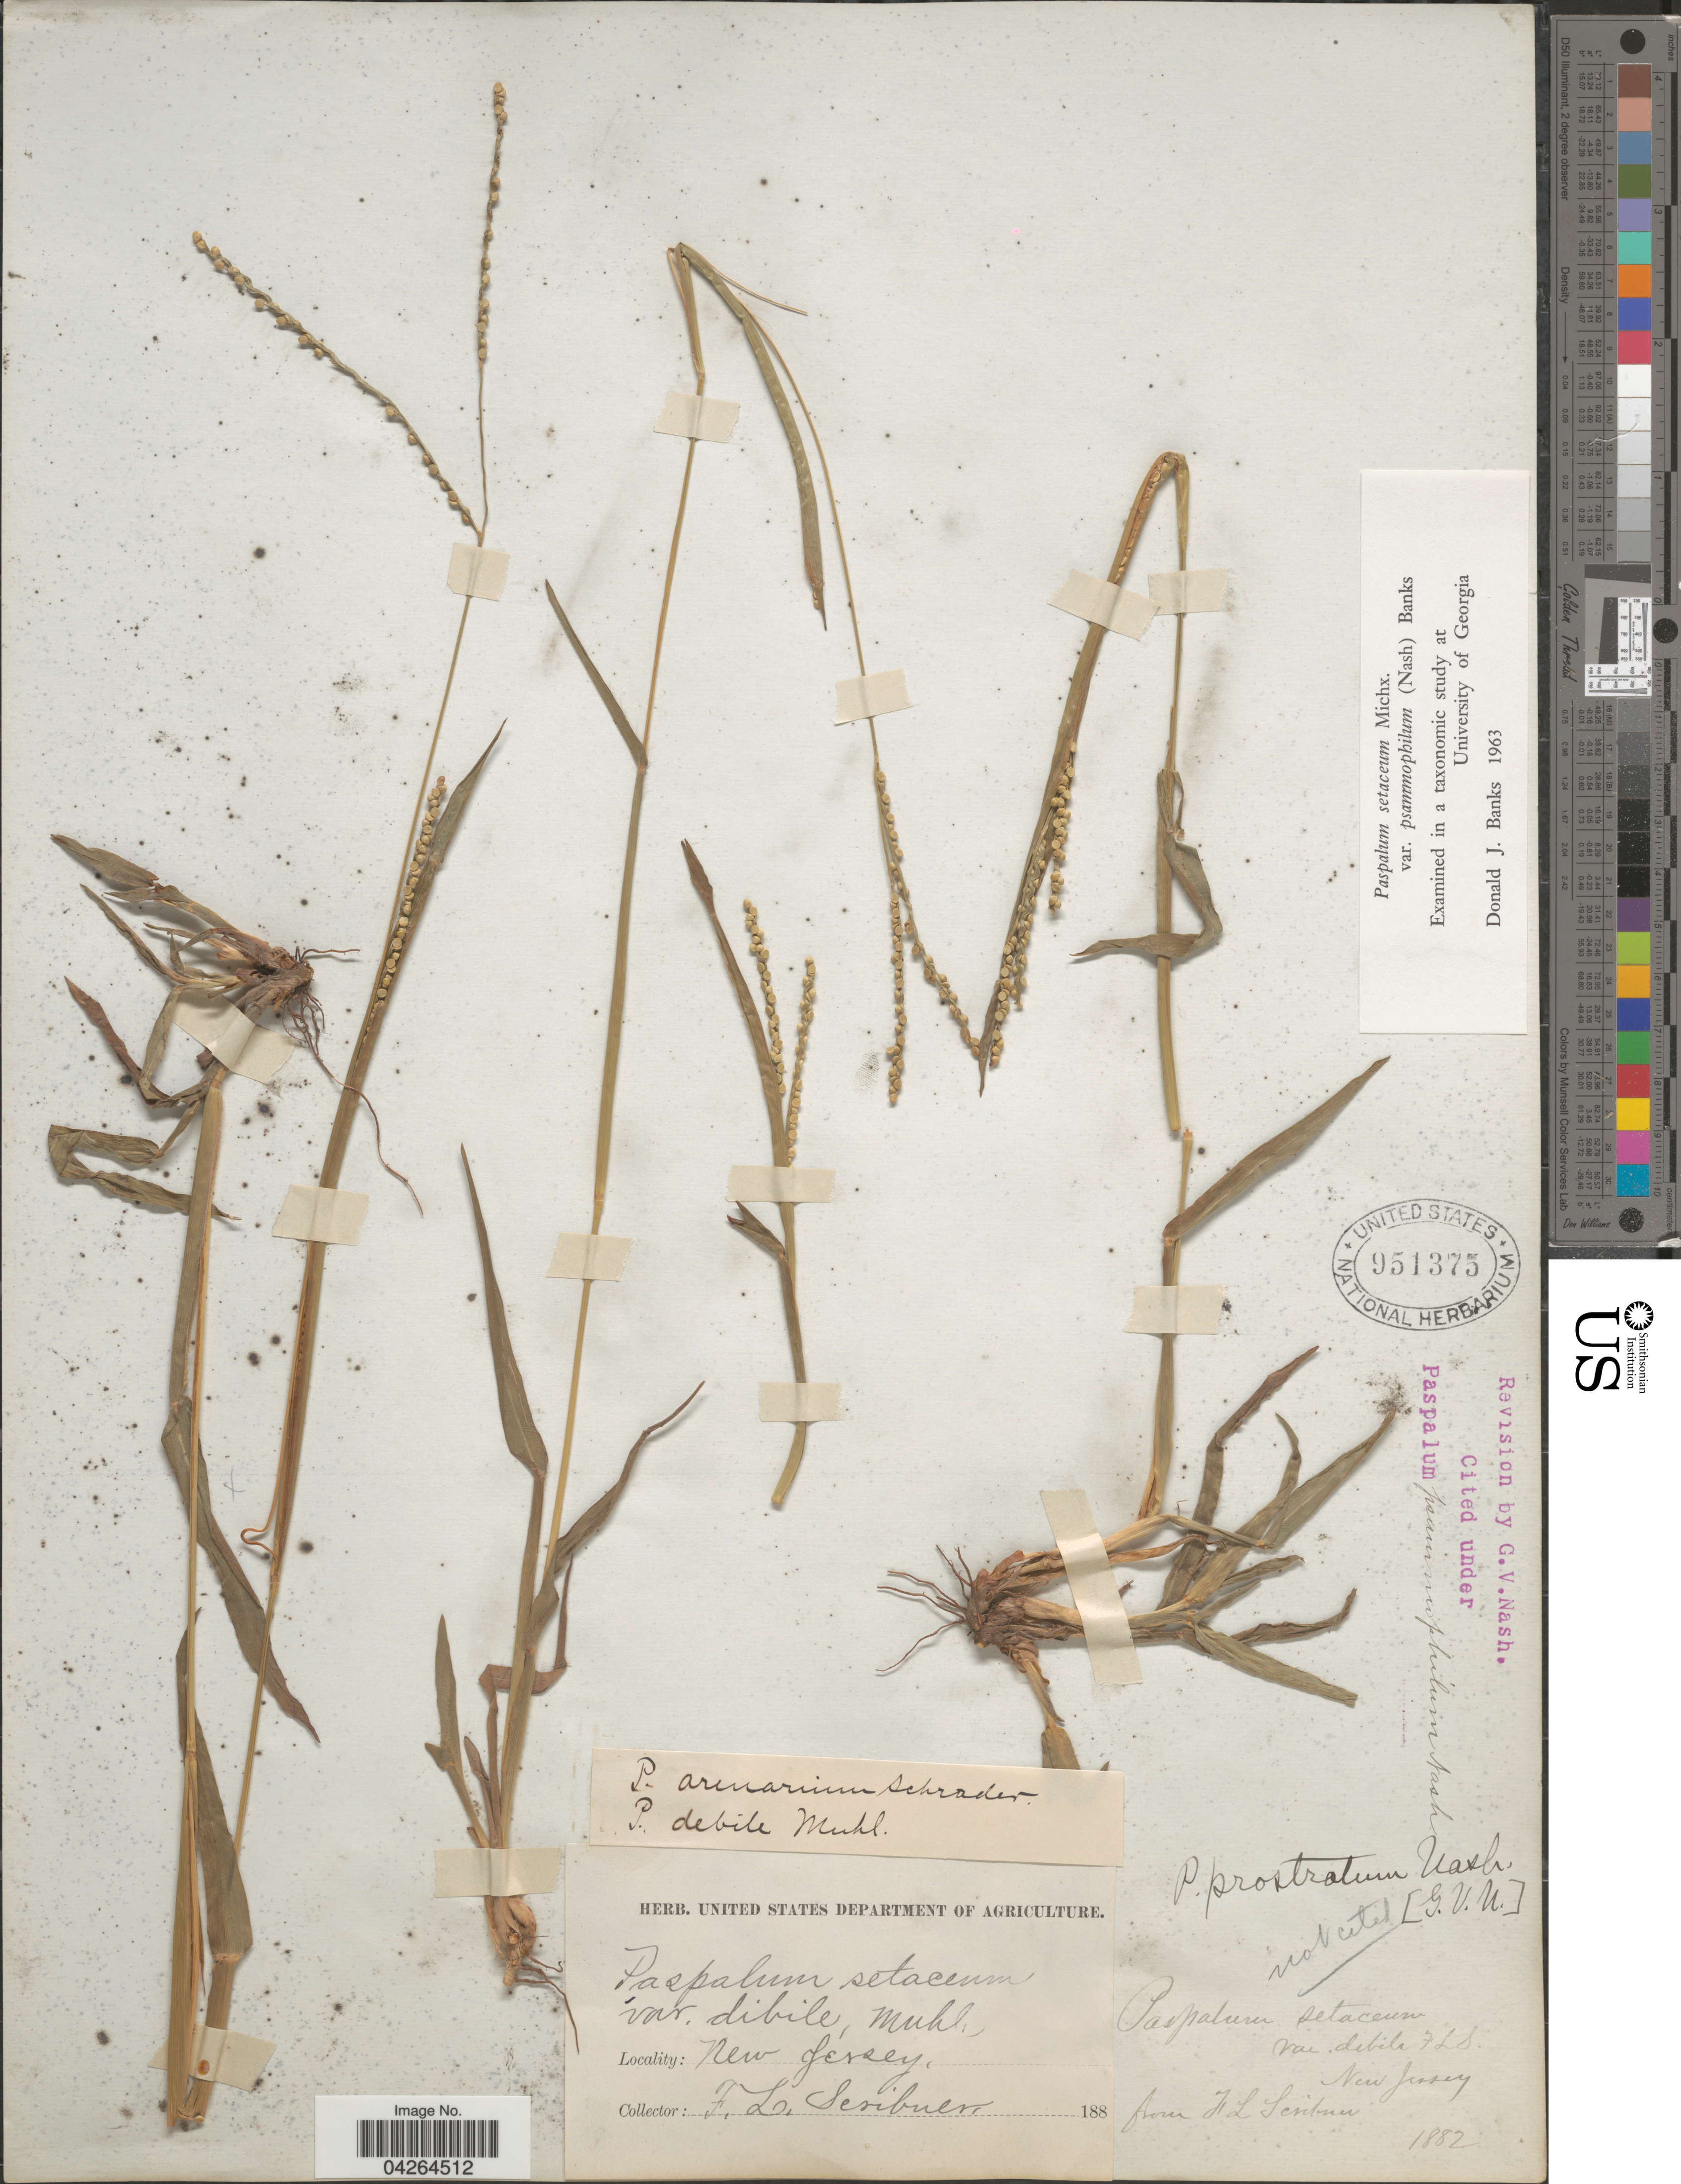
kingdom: Plantae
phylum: Tracheophyta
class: Liliopsida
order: Poales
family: Poaceae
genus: Paspalum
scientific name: Paspalum setaceum var. psammophilum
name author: (Nash ex Hitchc.) D.J. Banks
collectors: F. L. Scribner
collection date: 1882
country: United States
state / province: New Jersey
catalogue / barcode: US 951375